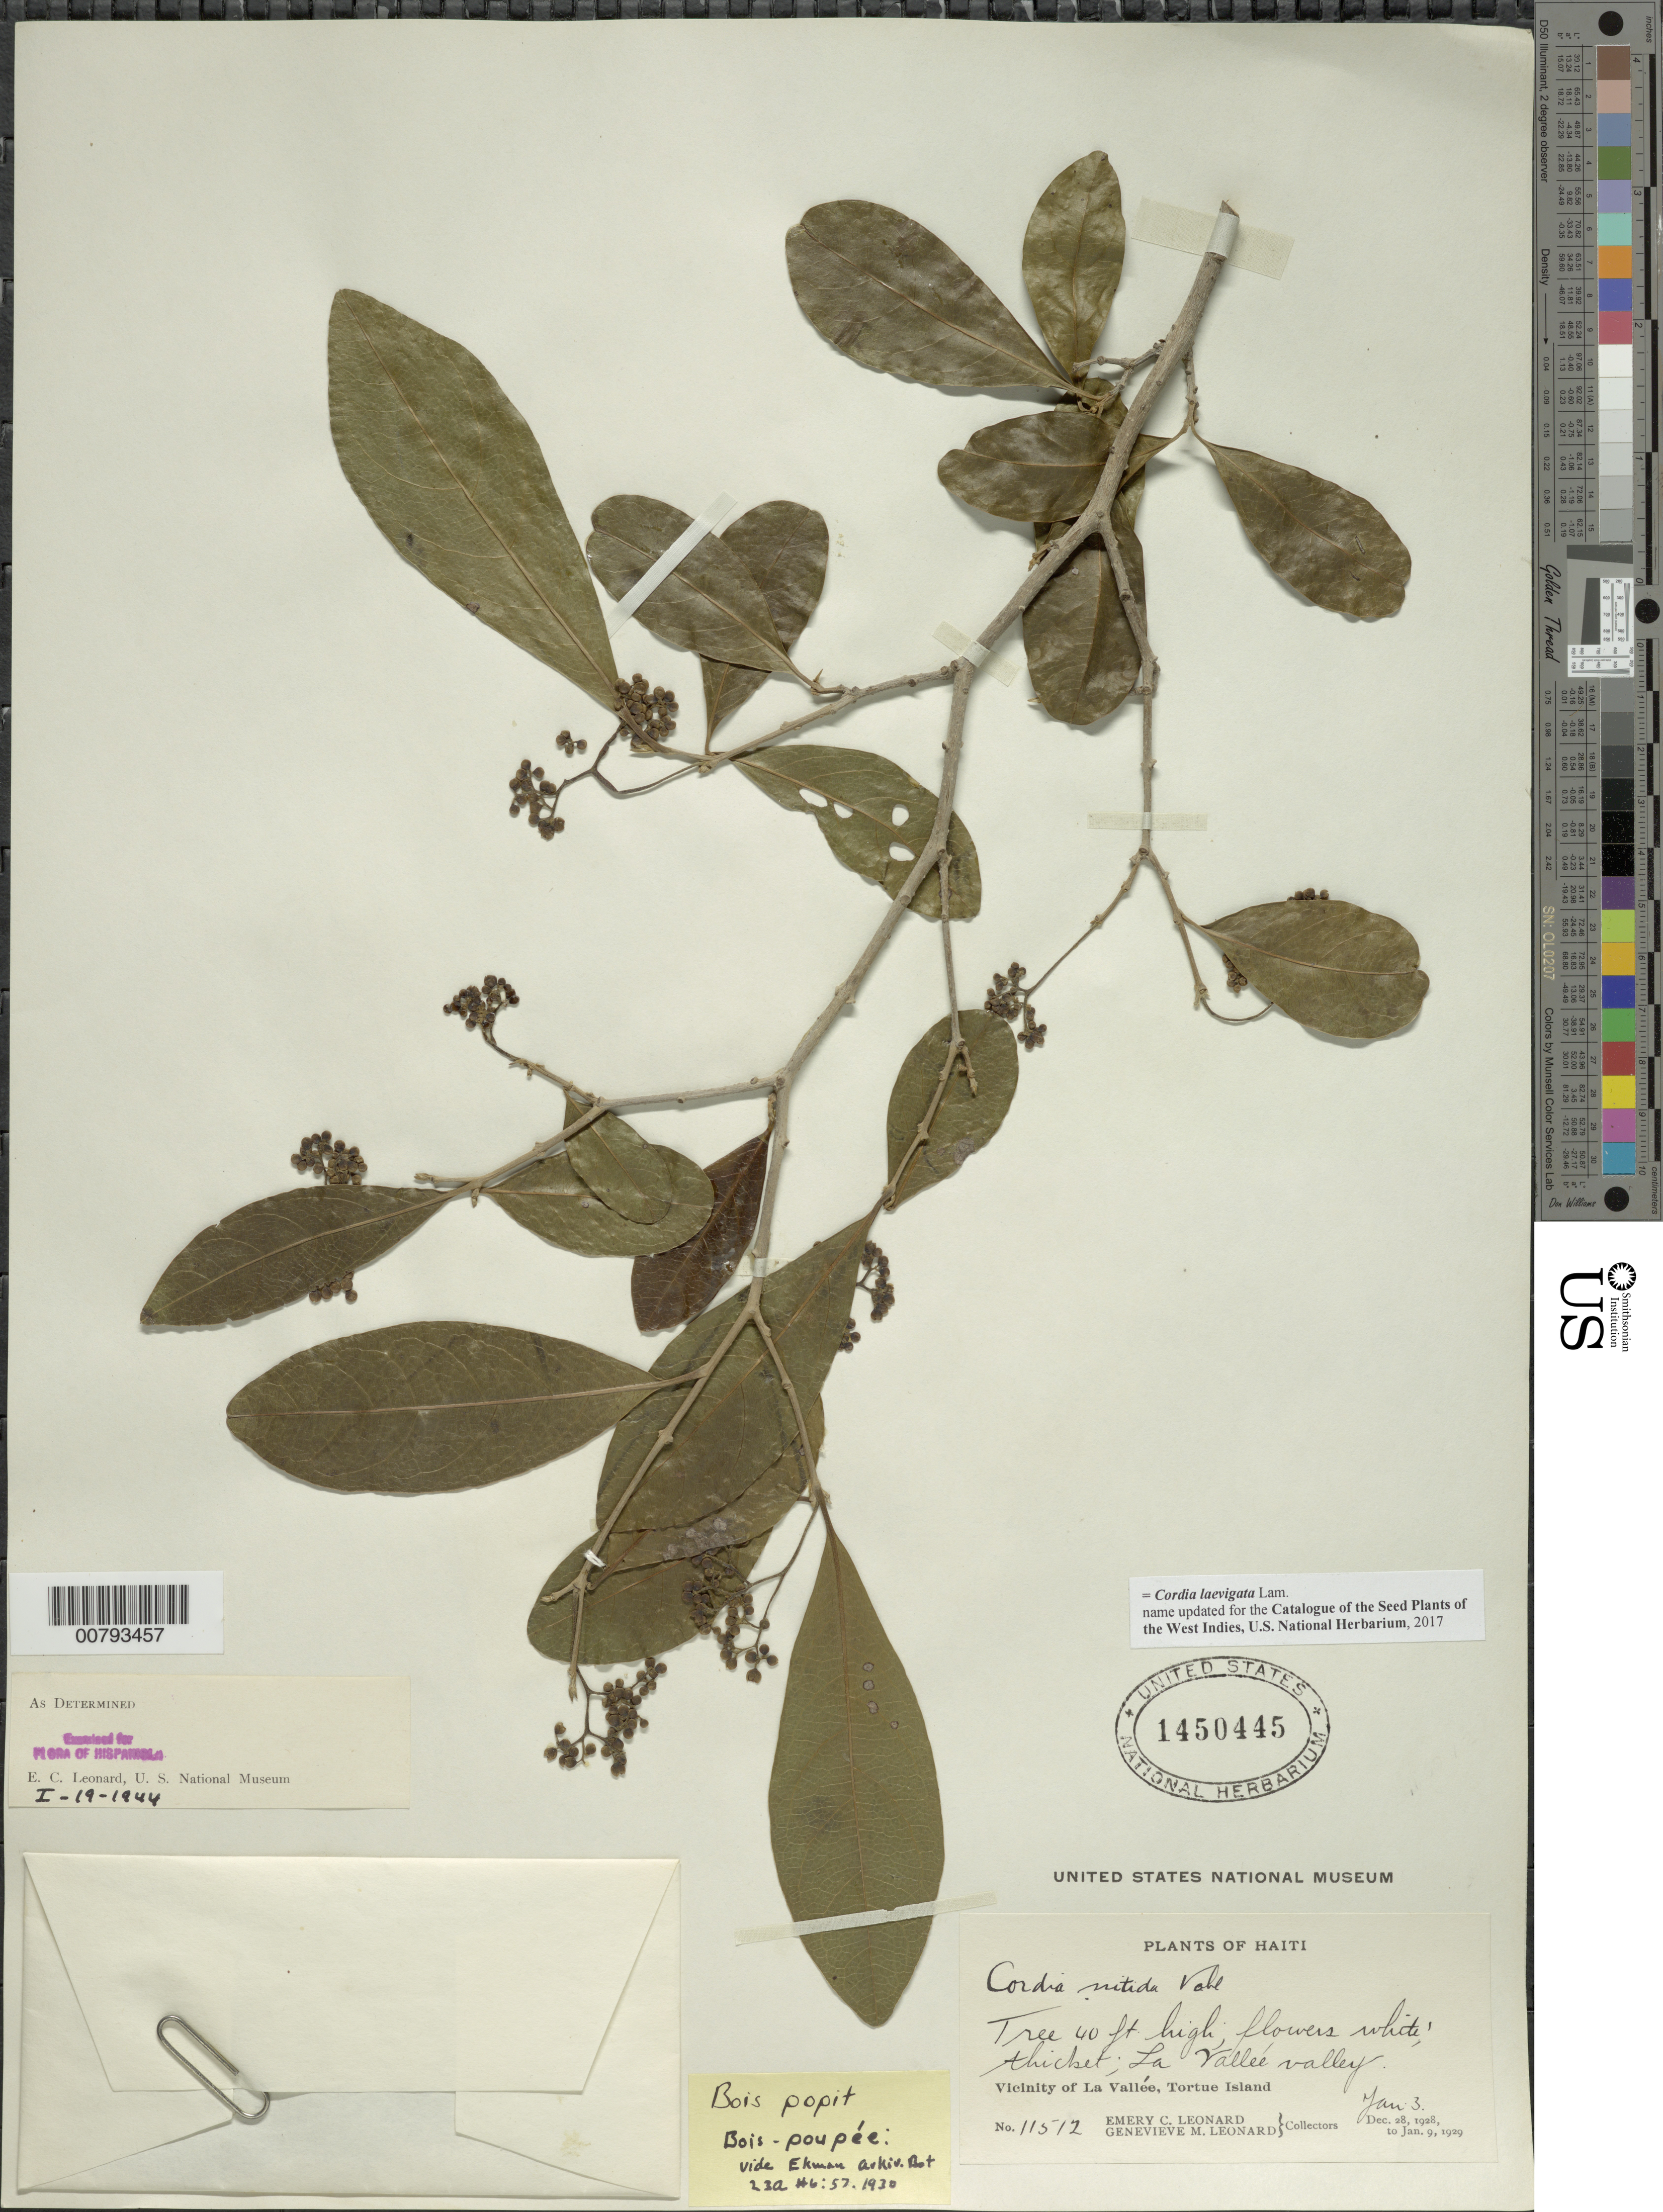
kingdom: Plantae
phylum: Tracheophyta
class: Magnoliopsida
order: Boraginales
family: Cordiaceae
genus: Cordia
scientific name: Cordia laevigata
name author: Lam.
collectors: E. C. Leonard & G. M. Leonard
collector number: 11512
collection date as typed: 03 Jan 1929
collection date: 1929-01-03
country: Haiti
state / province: Nord-Óuest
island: Île de la Tortue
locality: Tortue Island, vicinity of La Vallée, La Vallée valley.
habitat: Thicket.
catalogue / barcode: US 1450445